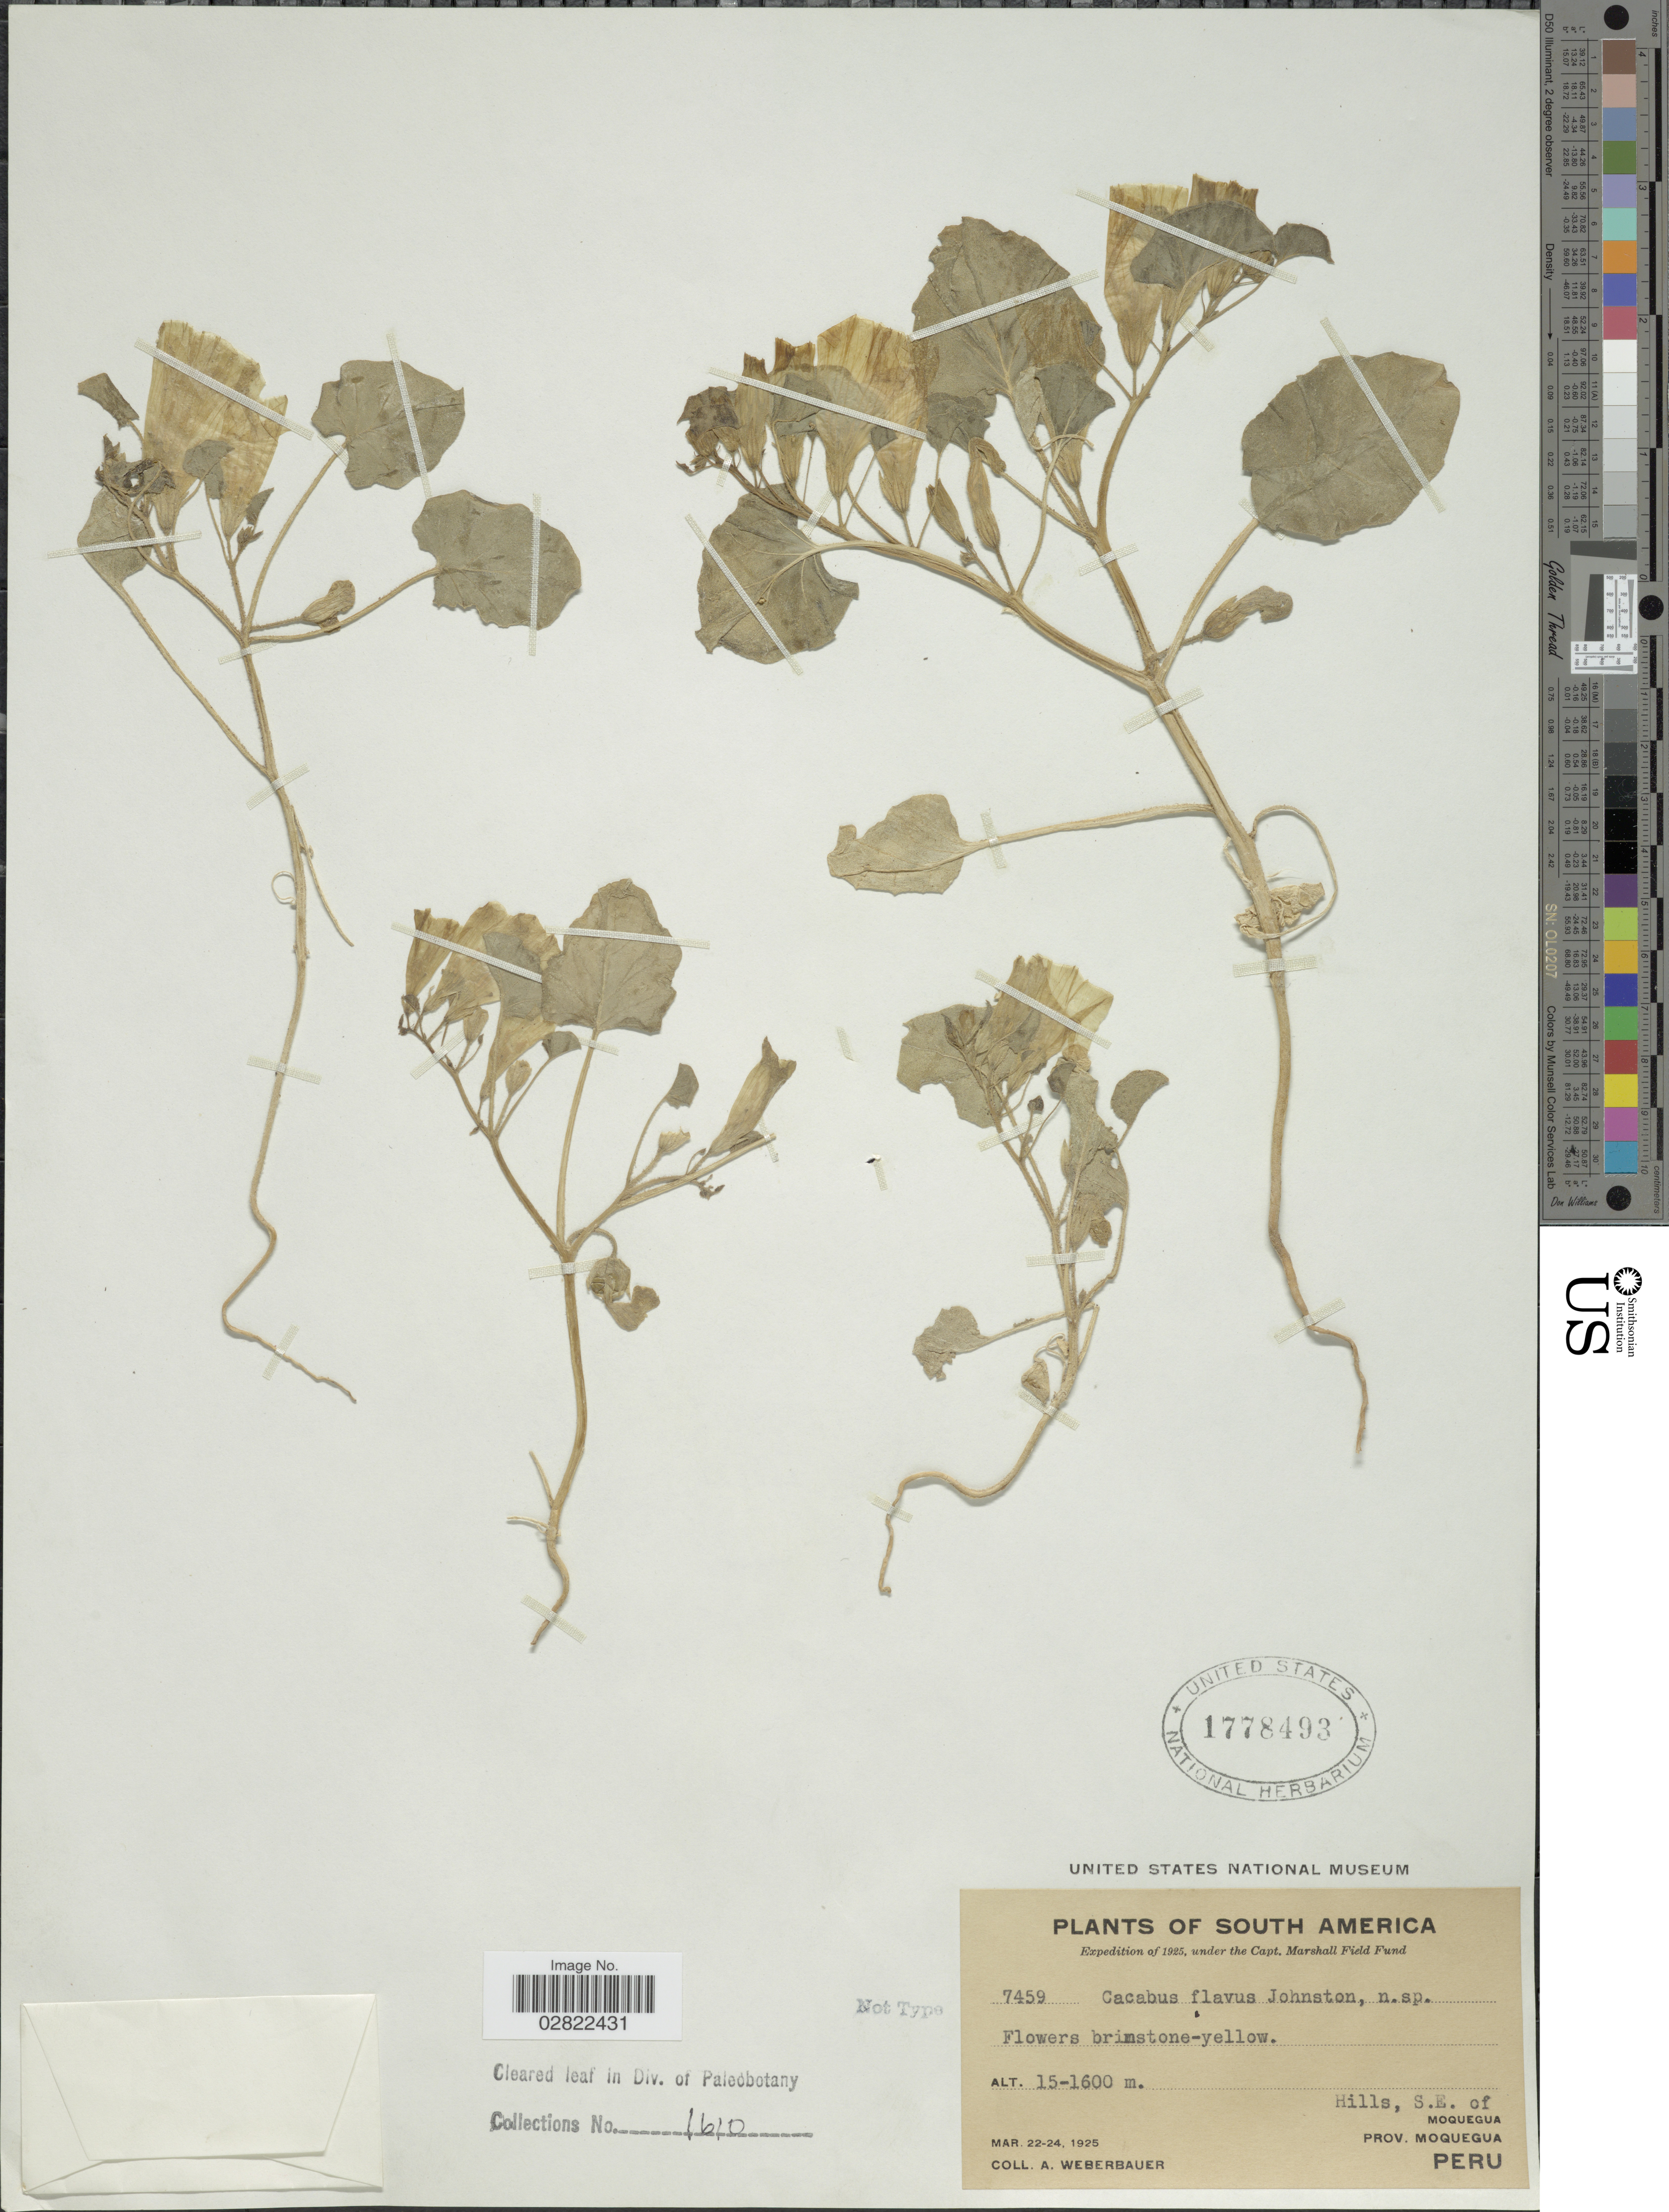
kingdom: Plantae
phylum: Tracheophyta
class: Magnoliopsida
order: Solanales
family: Solanaceae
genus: Cacabus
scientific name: Cacabus mexicanus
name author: S. Watson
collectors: A. Weberbauer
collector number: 7459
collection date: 1925-03-22/1925-03-24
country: Peru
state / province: Moquegua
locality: Hills, S.E. of Moqueguao, Prov. Moquegua.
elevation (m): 1500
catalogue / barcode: US 1778493